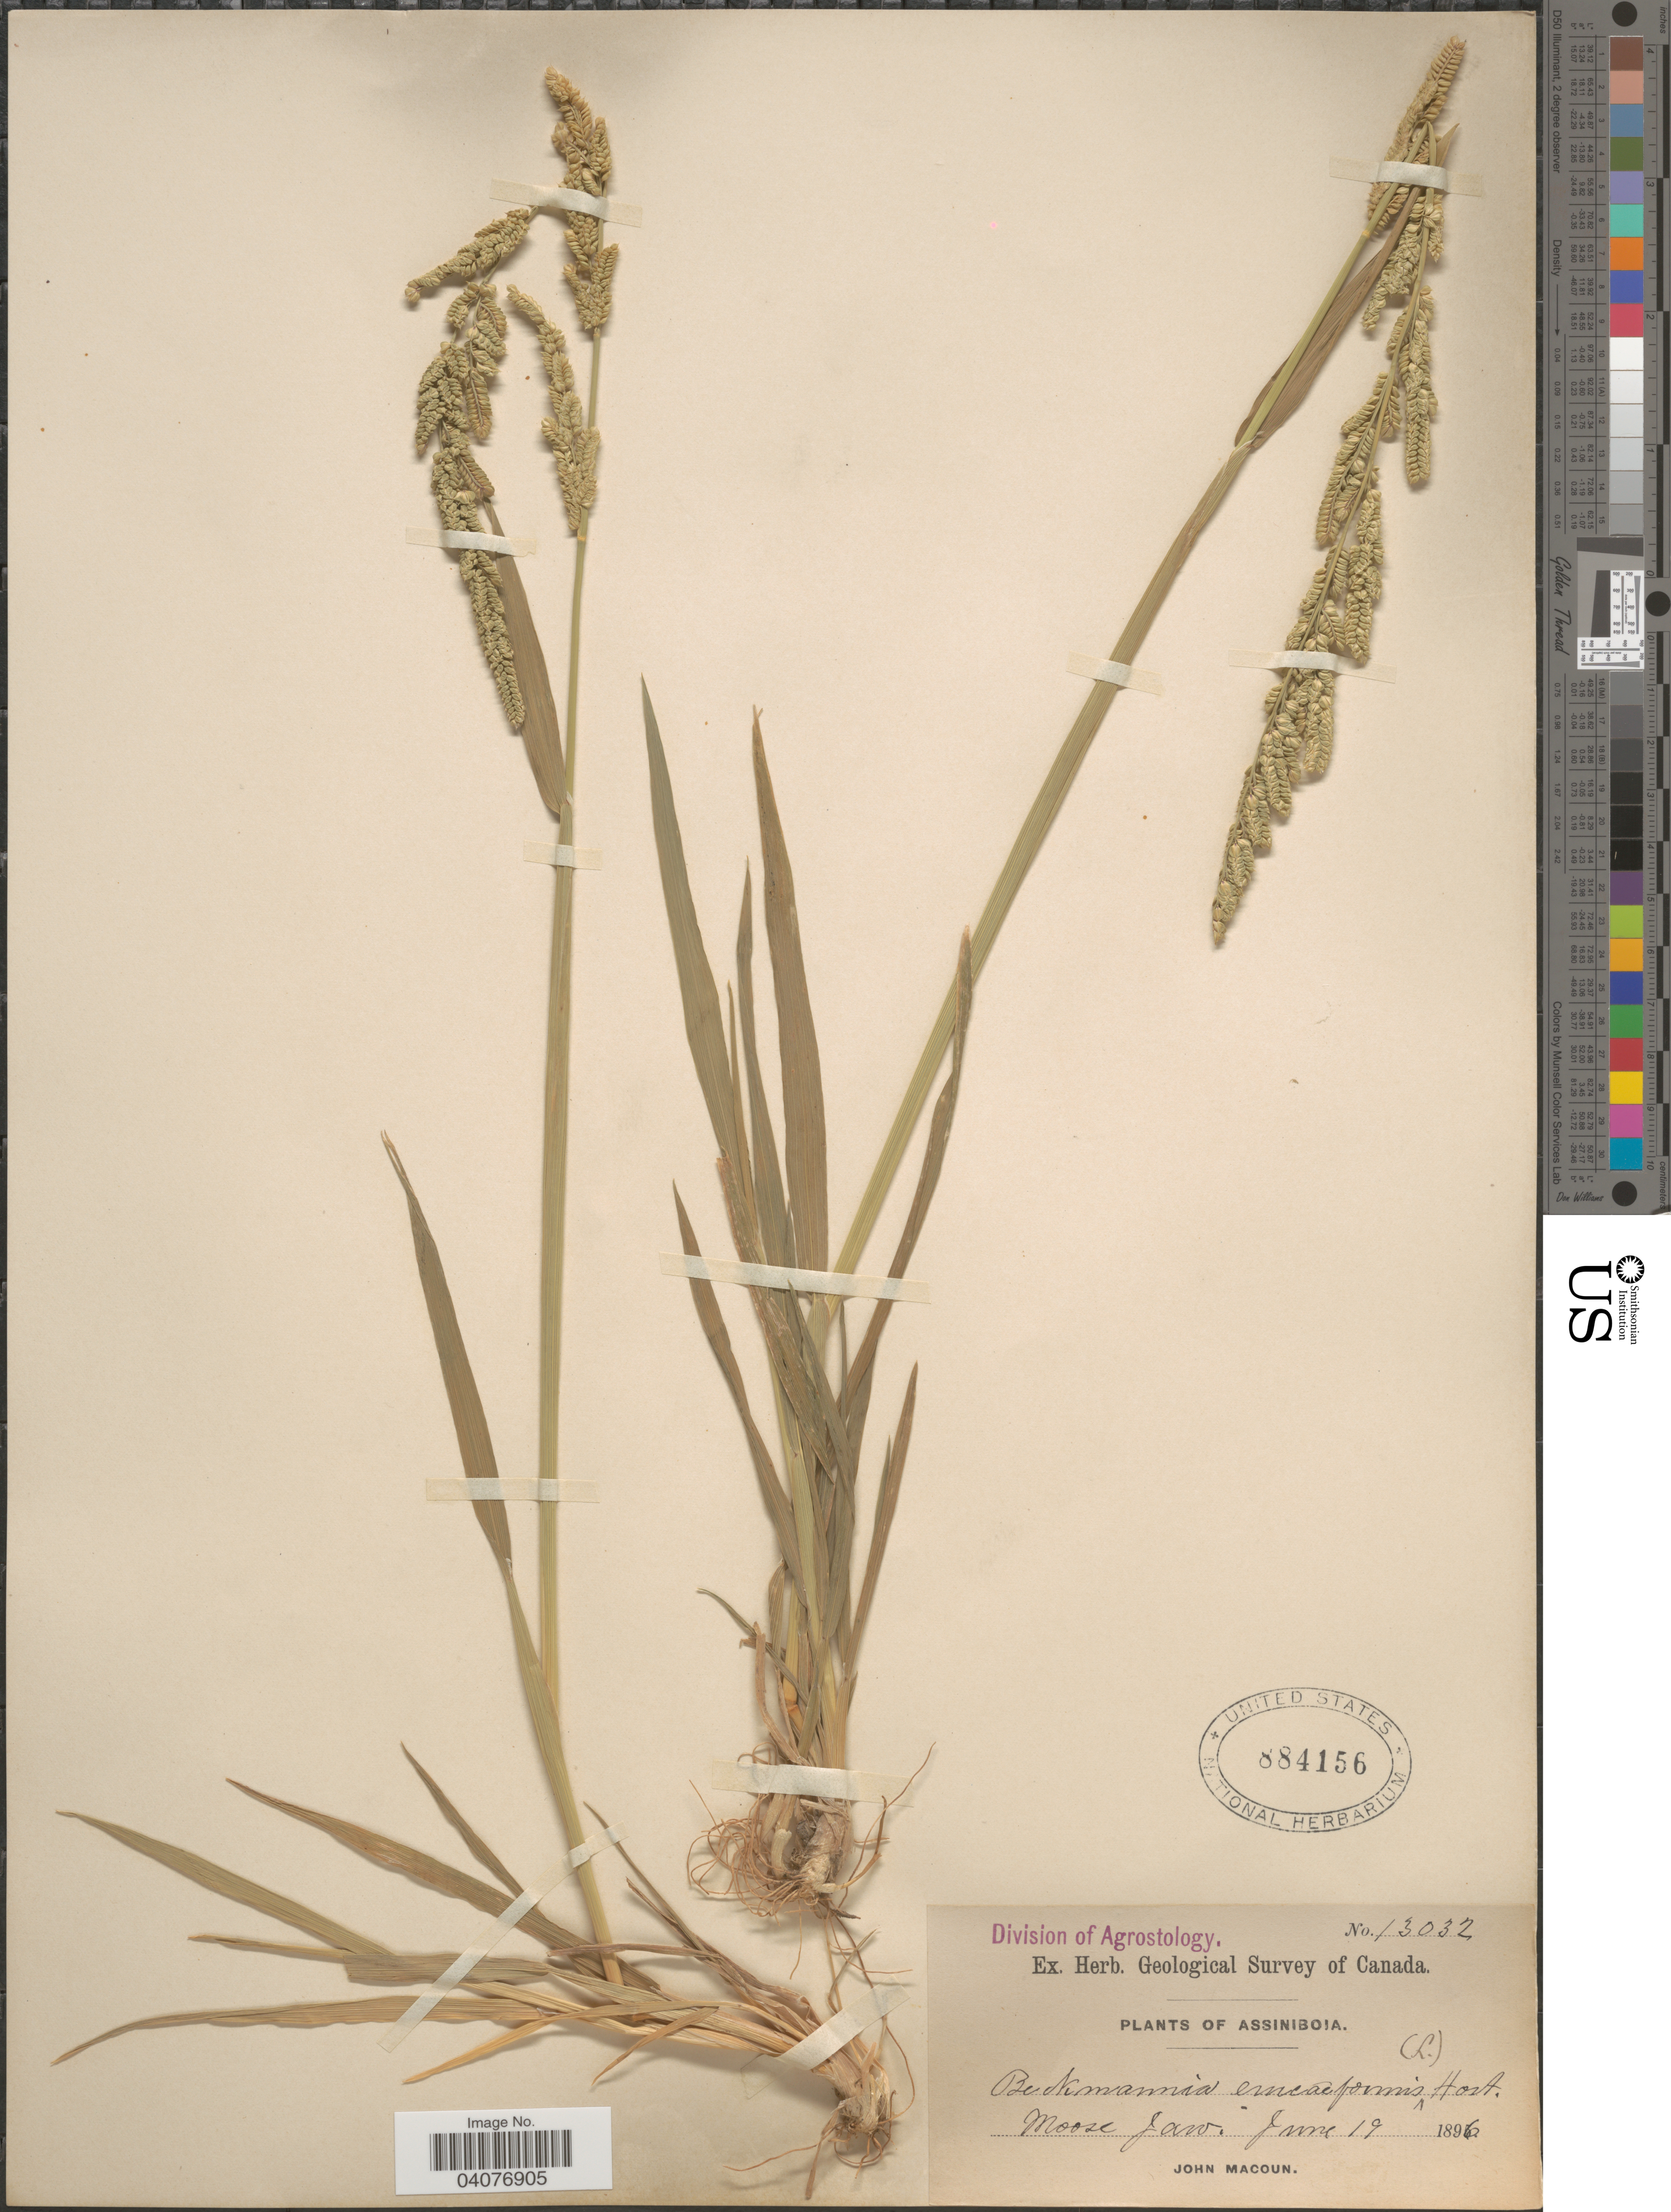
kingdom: Plantae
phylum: Tracheophyta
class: Liliopsida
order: Poales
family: Poaceae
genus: Beckmannia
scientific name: Beckmannia syzigachne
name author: (Steud.) Fernald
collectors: J. Macoun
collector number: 13032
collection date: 1896-06-19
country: Canada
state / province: Saskatchewan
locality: Herb. Geological Survey of Canada. Assiniboia. Moose Jaw.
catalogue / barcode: US 884156